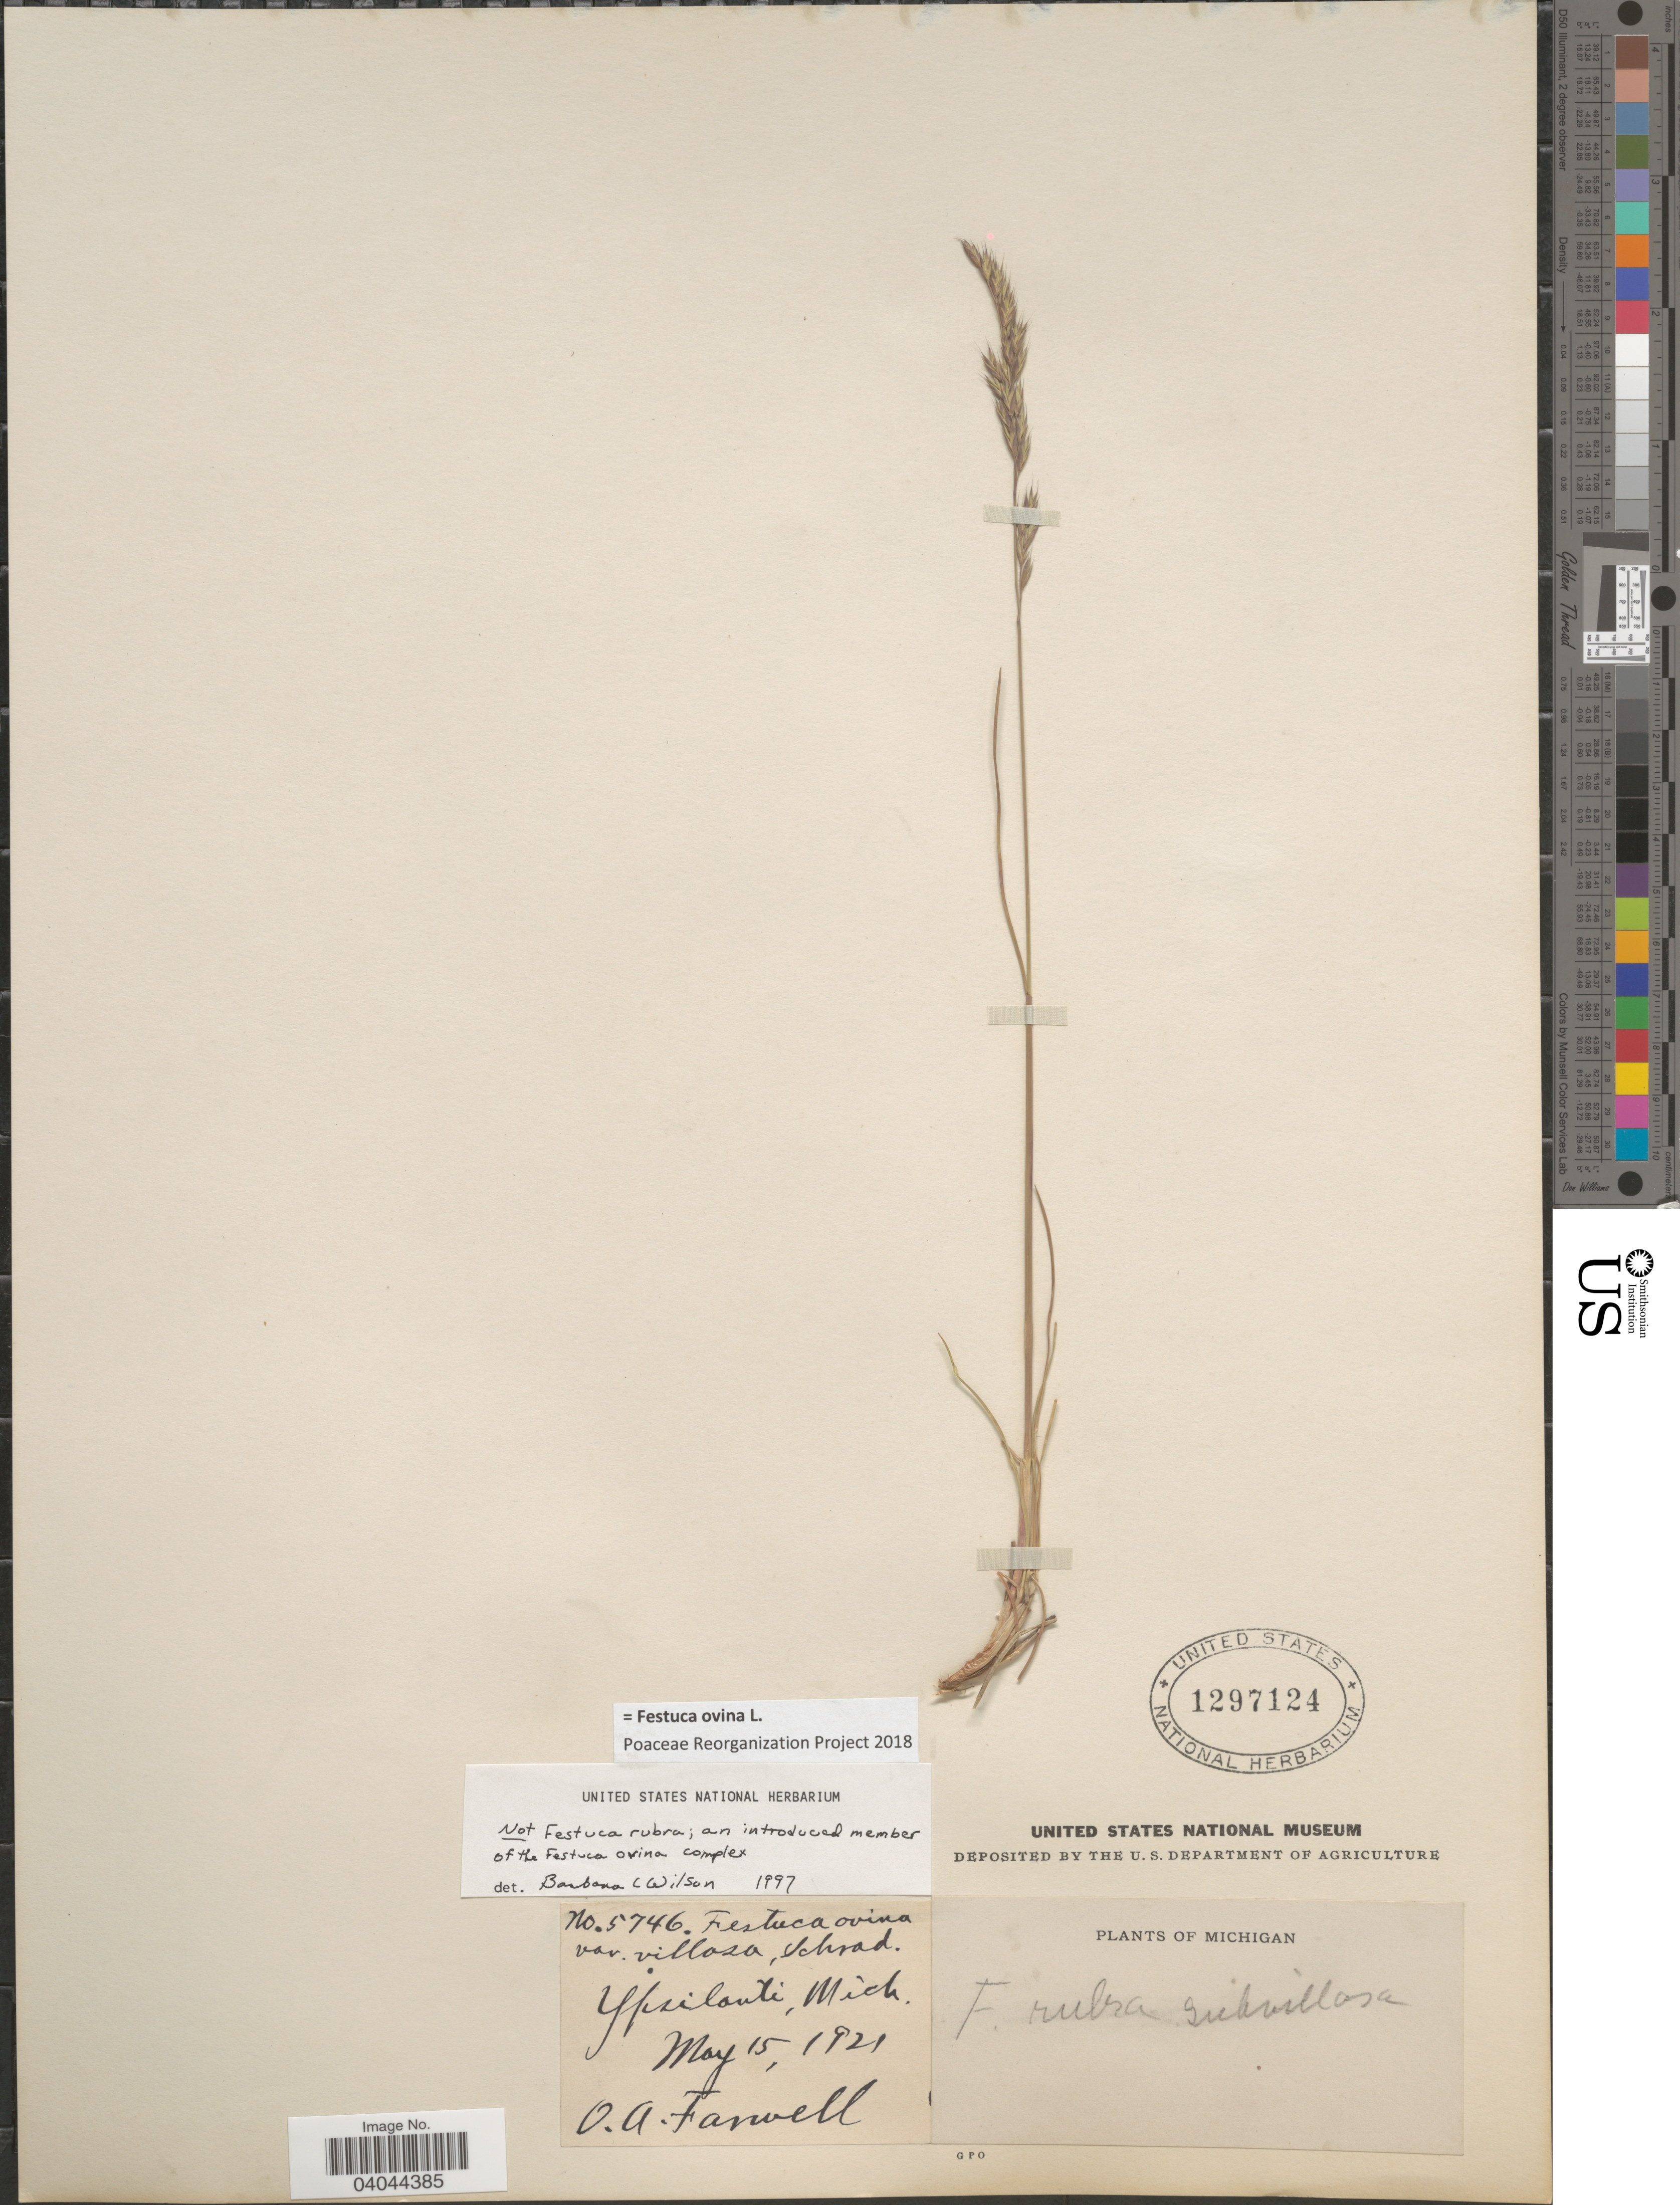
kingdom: Plantae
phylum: Tracheophyta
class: Liliopsida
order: Poales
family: Poaceae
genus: Festuca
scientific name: Festuca ovina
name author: L.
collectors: O. Farwell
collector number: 5746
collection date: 1921-05-15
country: United States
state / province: Michigan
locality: Ypsilanti.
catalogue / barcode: US 1297124